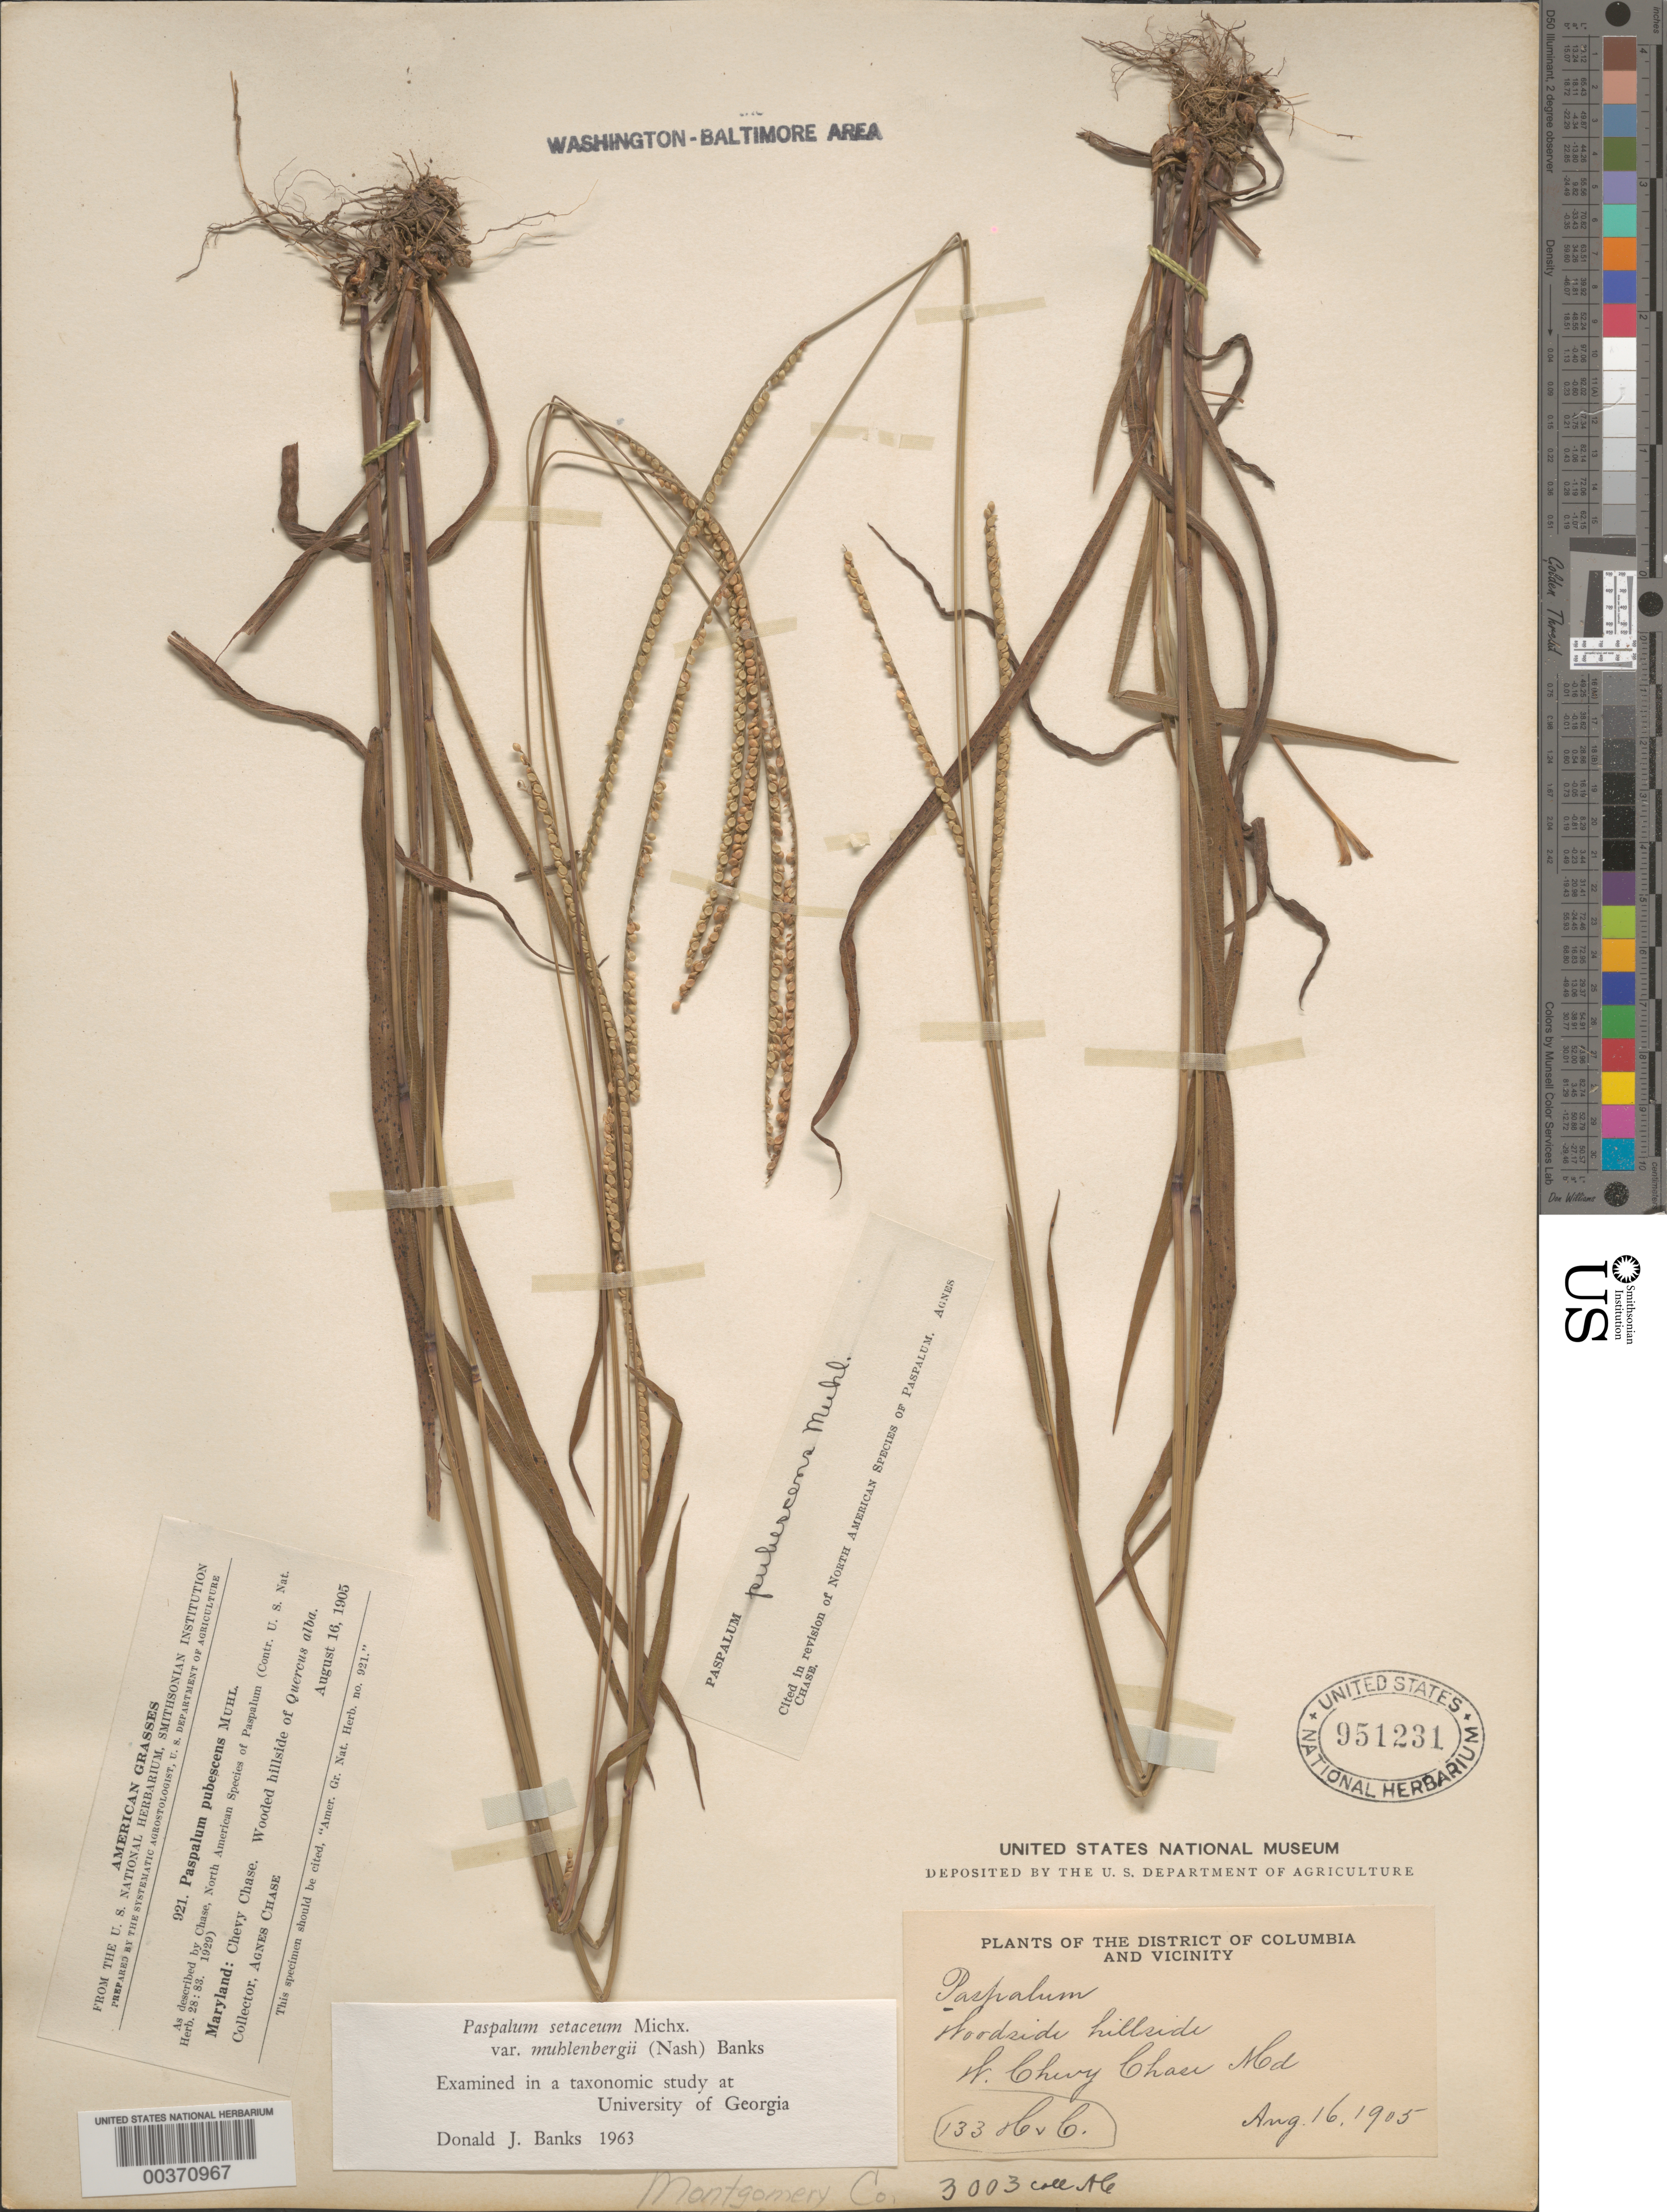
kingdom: Plantae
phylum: Tracheophyta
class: Liliopsida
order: Poales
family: Poaceae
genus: Paspalum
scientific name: Paspalum setaceum var. muhlenbergii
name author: (Nash) D.J. Banks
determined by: Chase, [M.] Agnes, (US)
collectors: A. S. Hitchcock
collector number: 133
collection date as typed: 16 Aug 1905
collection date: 1905-08-16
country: United States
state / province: Maryland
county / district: Montgomery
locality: West Chevy Chase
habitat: Wooded hillside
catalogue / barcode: US 951231